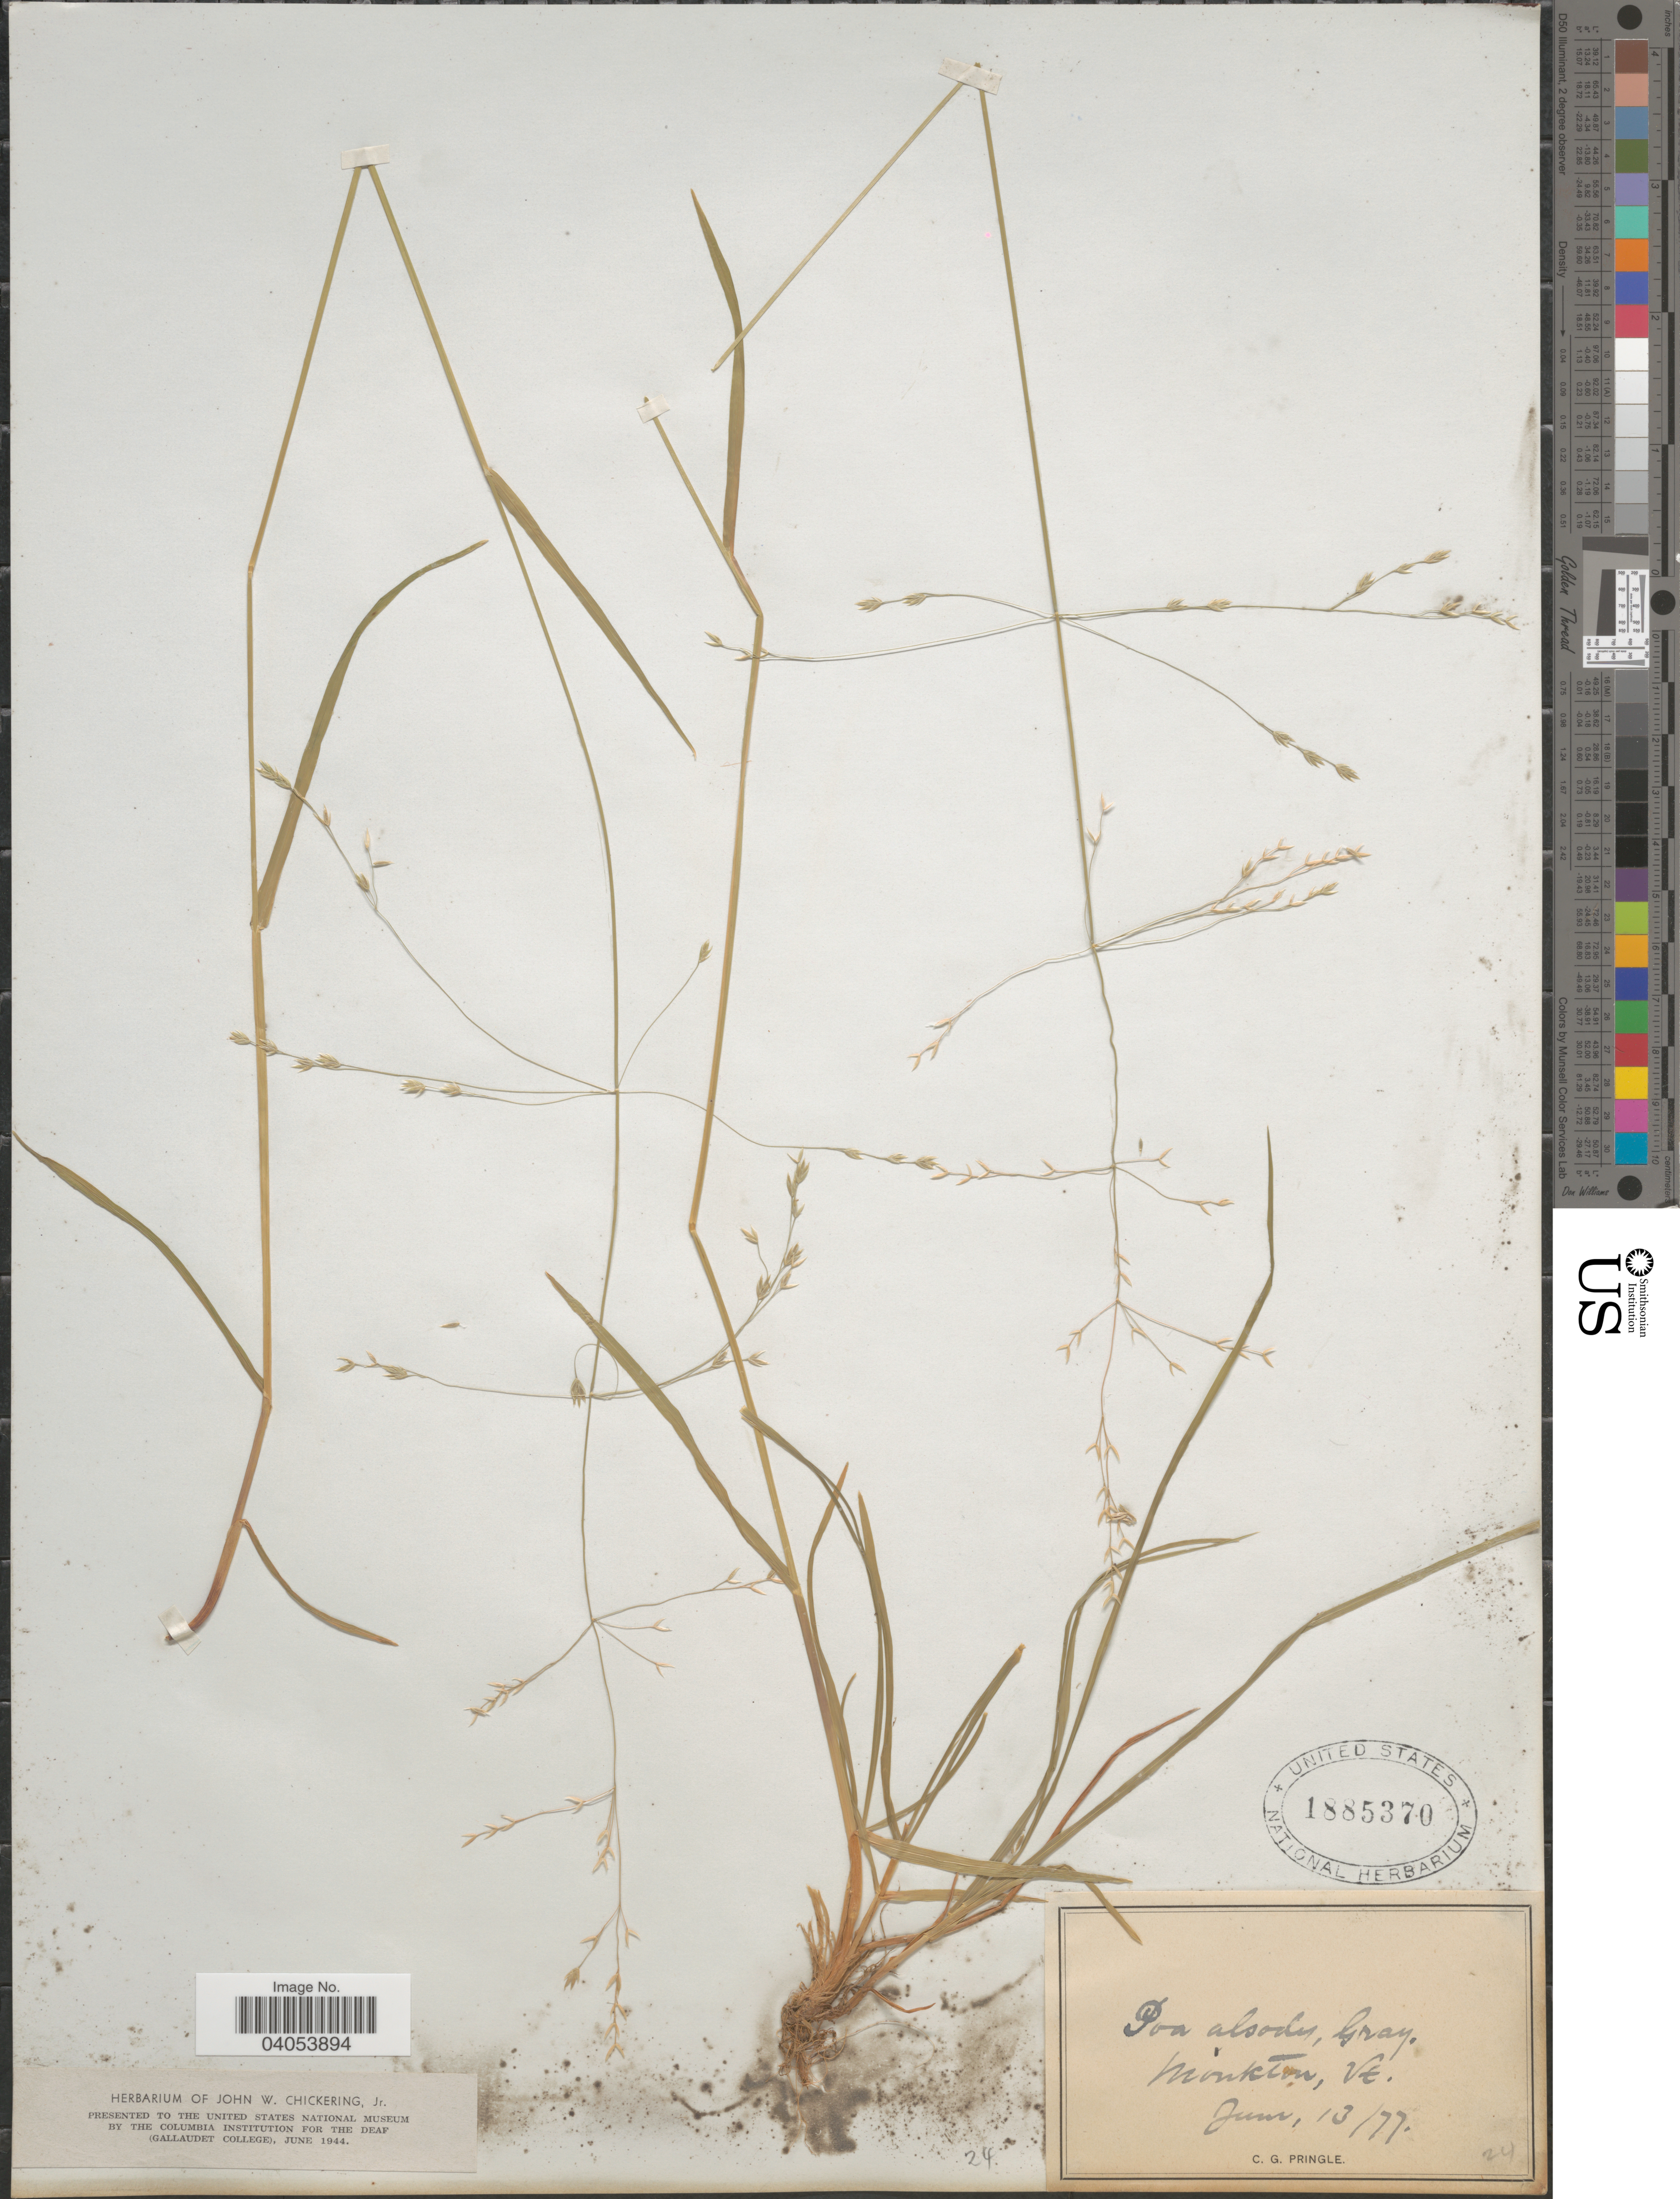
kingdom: Plantae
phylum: Tracheophyta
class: Liliopsida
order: Poales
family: Poaceae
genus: Poa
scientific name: Poa alsodes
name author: A. Gray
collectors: C. G. Pringle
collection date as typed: Transcribed d/m/y: 13/6/77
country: United States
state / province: Vermont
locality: Monkton.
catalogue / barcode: US 1885370